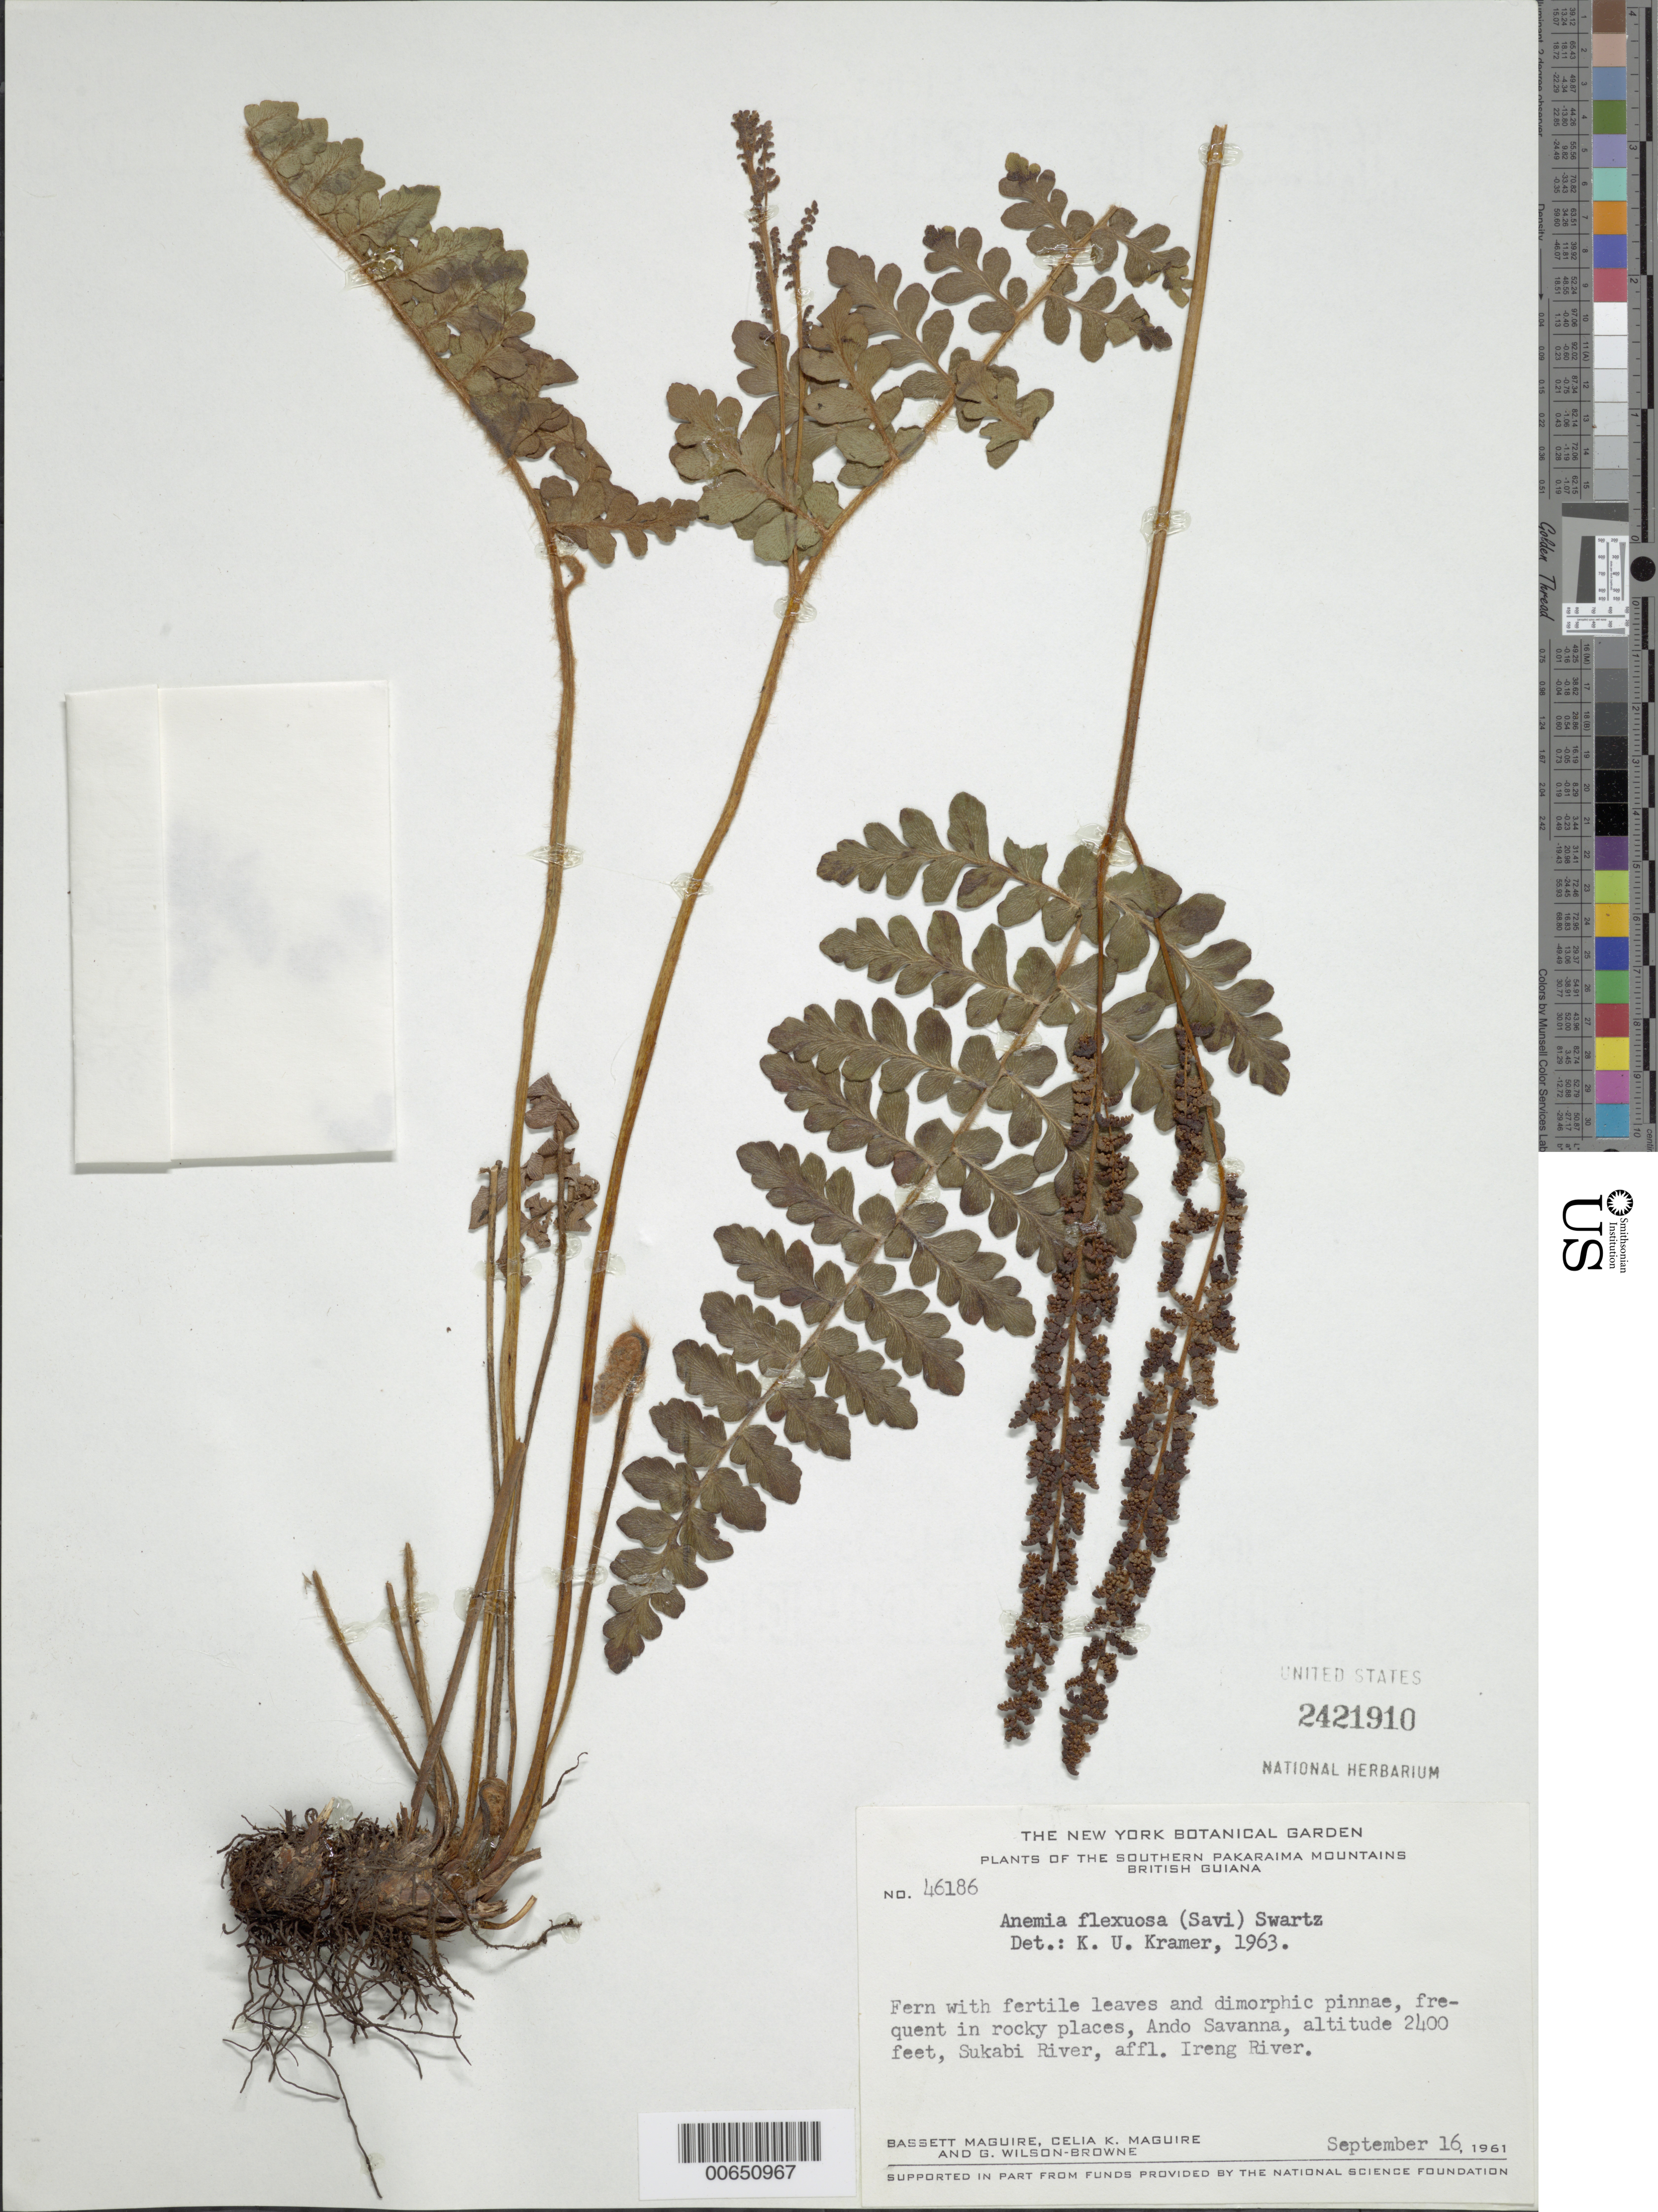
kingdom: Plantae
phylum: Tracheophyta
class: Polypodiopsida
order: Schizaeales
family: Anemiaceae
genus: Anemia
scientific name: Anemia flexuosa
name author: (Savigny) Sw.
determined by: Kramer, K. U.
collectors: B. Maguire, C. K. Maguire & G. Wilson-Browne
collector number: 46186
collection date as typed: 16-Sep-61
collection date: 1961-09-16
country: Guyana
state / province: Potaro-Siparuni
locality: Pakaraima Mts., Ando Savanna, Sukabi River, affl. Ireng River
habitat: Rocky places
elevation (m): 732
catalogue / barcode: US 2421910